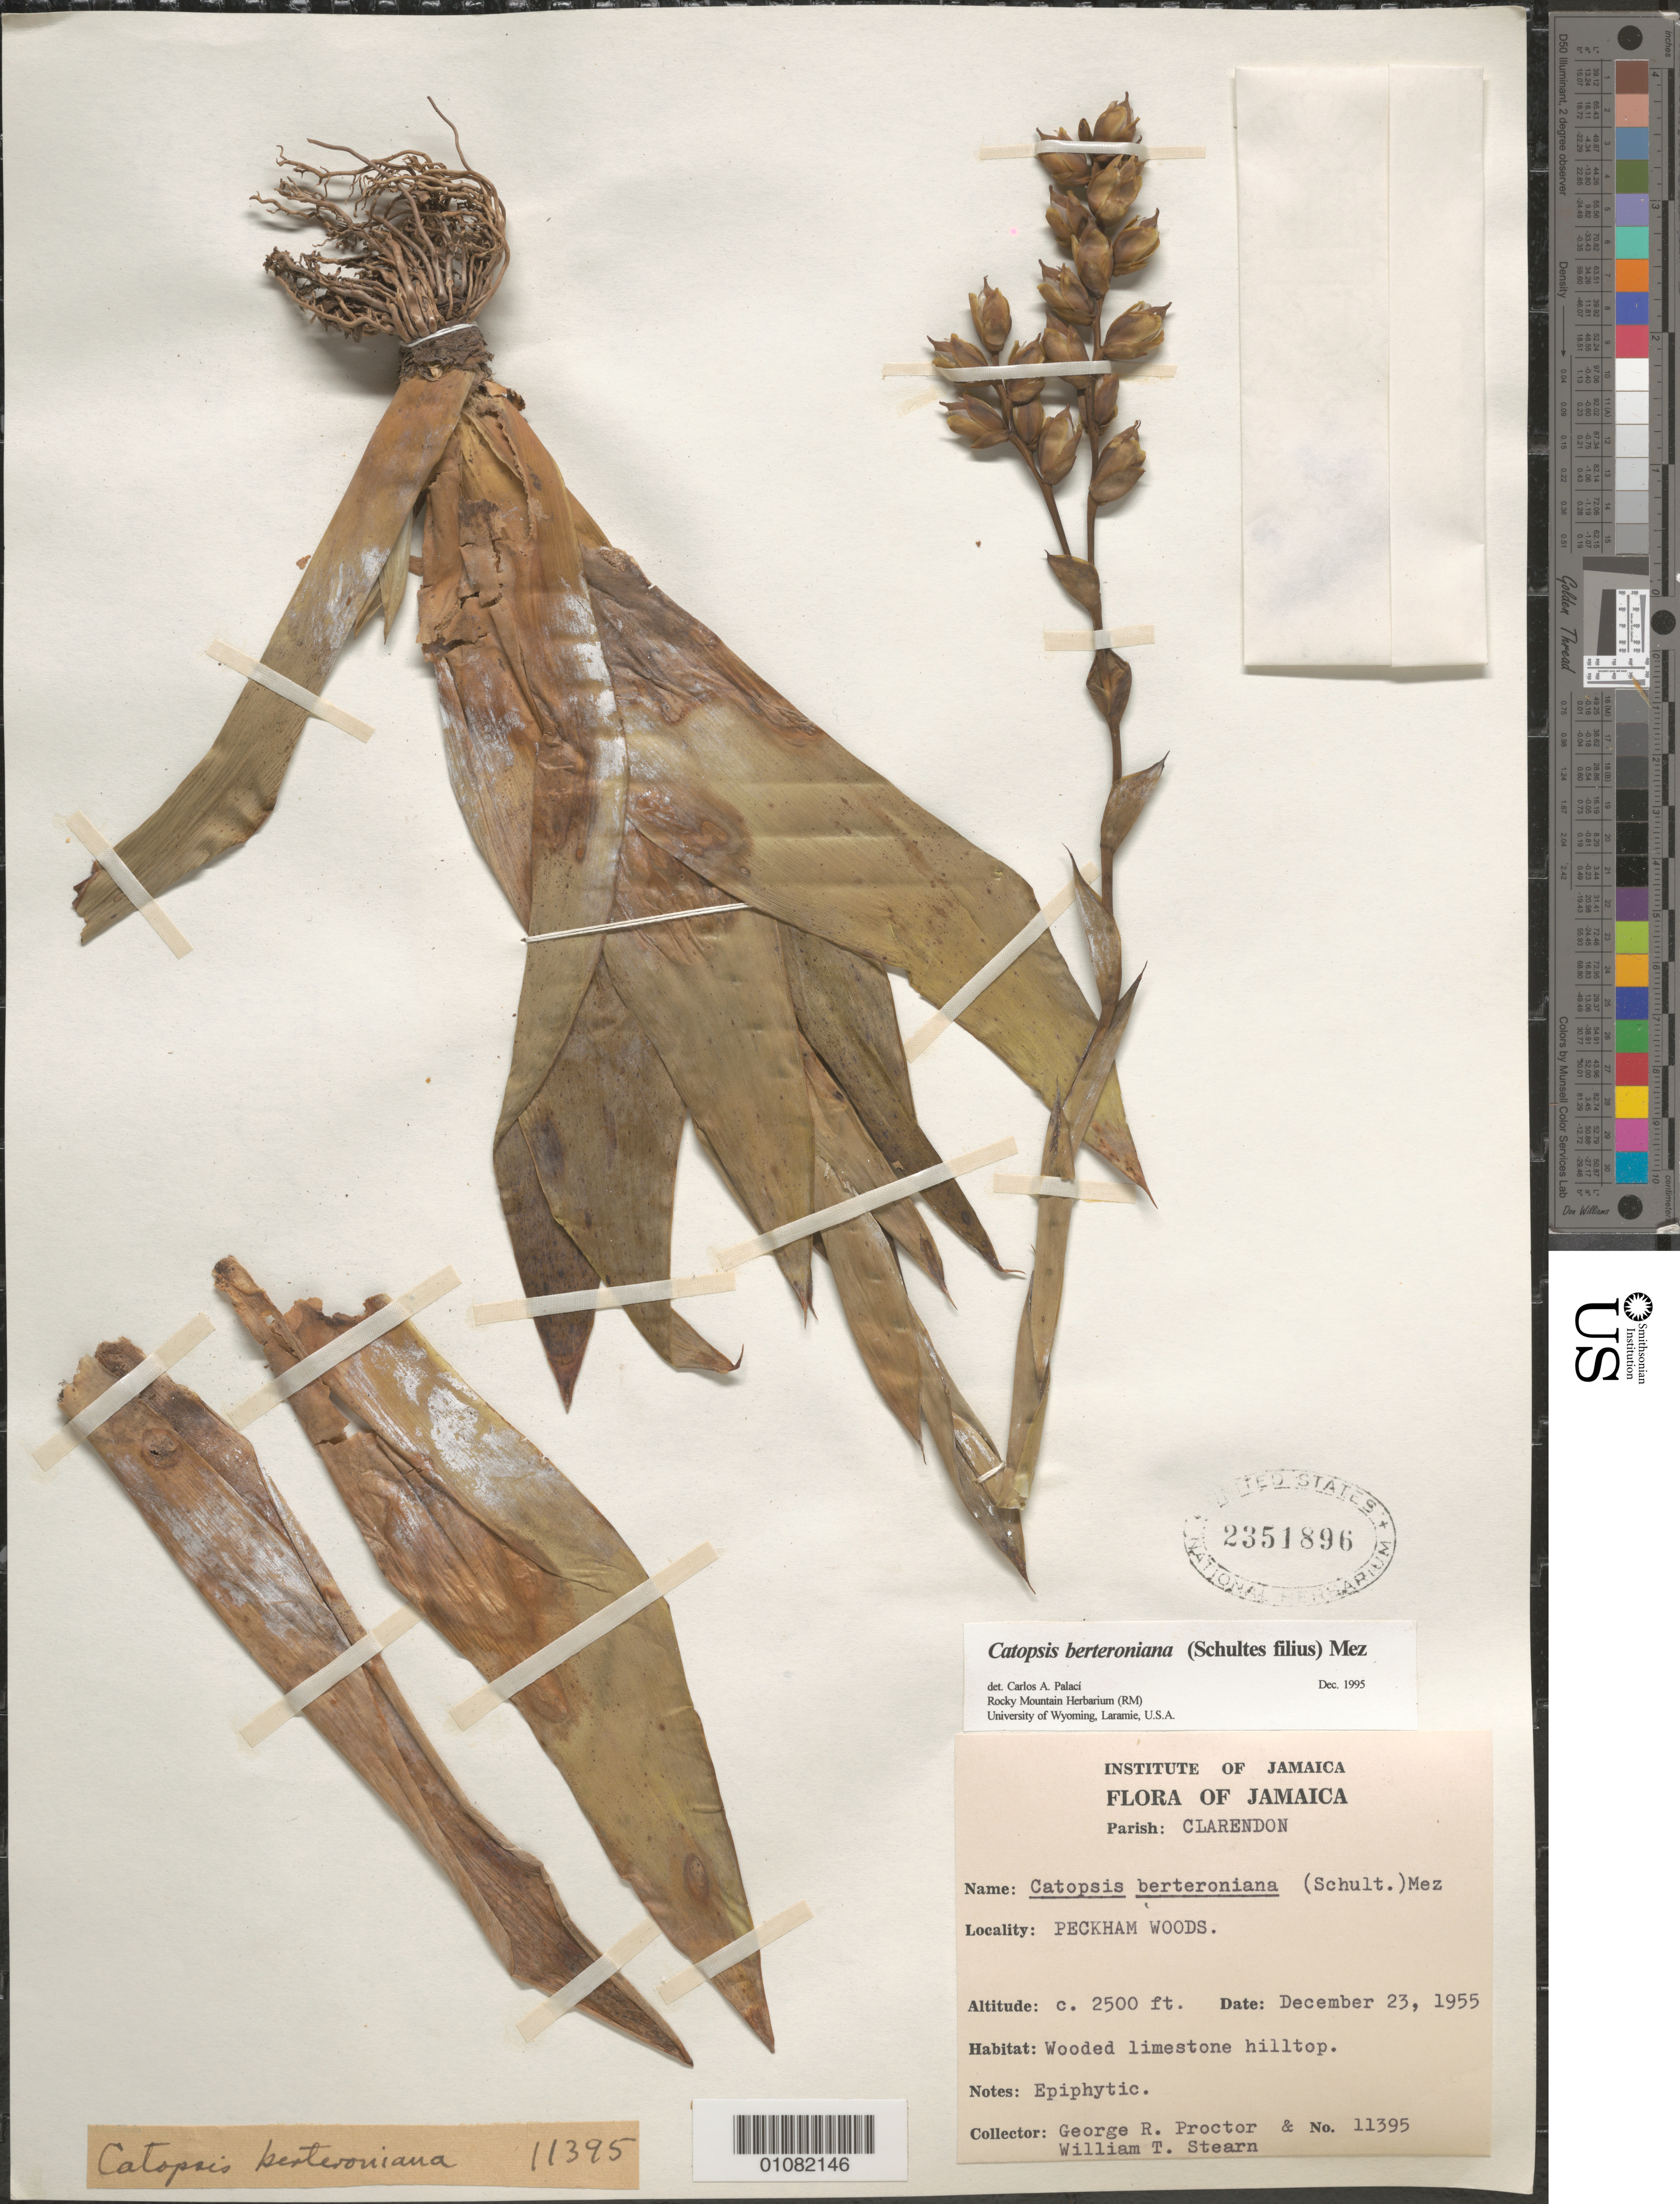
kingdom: Plantae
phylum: Tracheophyta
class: Liliopsida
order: Poales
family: Bromeliaceae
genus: Catopsis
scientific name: Catopsis berteroniana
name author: (Schult. & Schult. f.) Mez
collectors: G. R. Proctor & W. T. Stearn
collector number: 11395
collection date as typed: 23 Dec 1955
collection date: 1955-12-23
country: Jamaica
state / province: Clarendon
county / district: Peckham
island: Jamaica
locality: Peckham Woods.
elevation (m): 762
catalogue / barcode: US 2351896